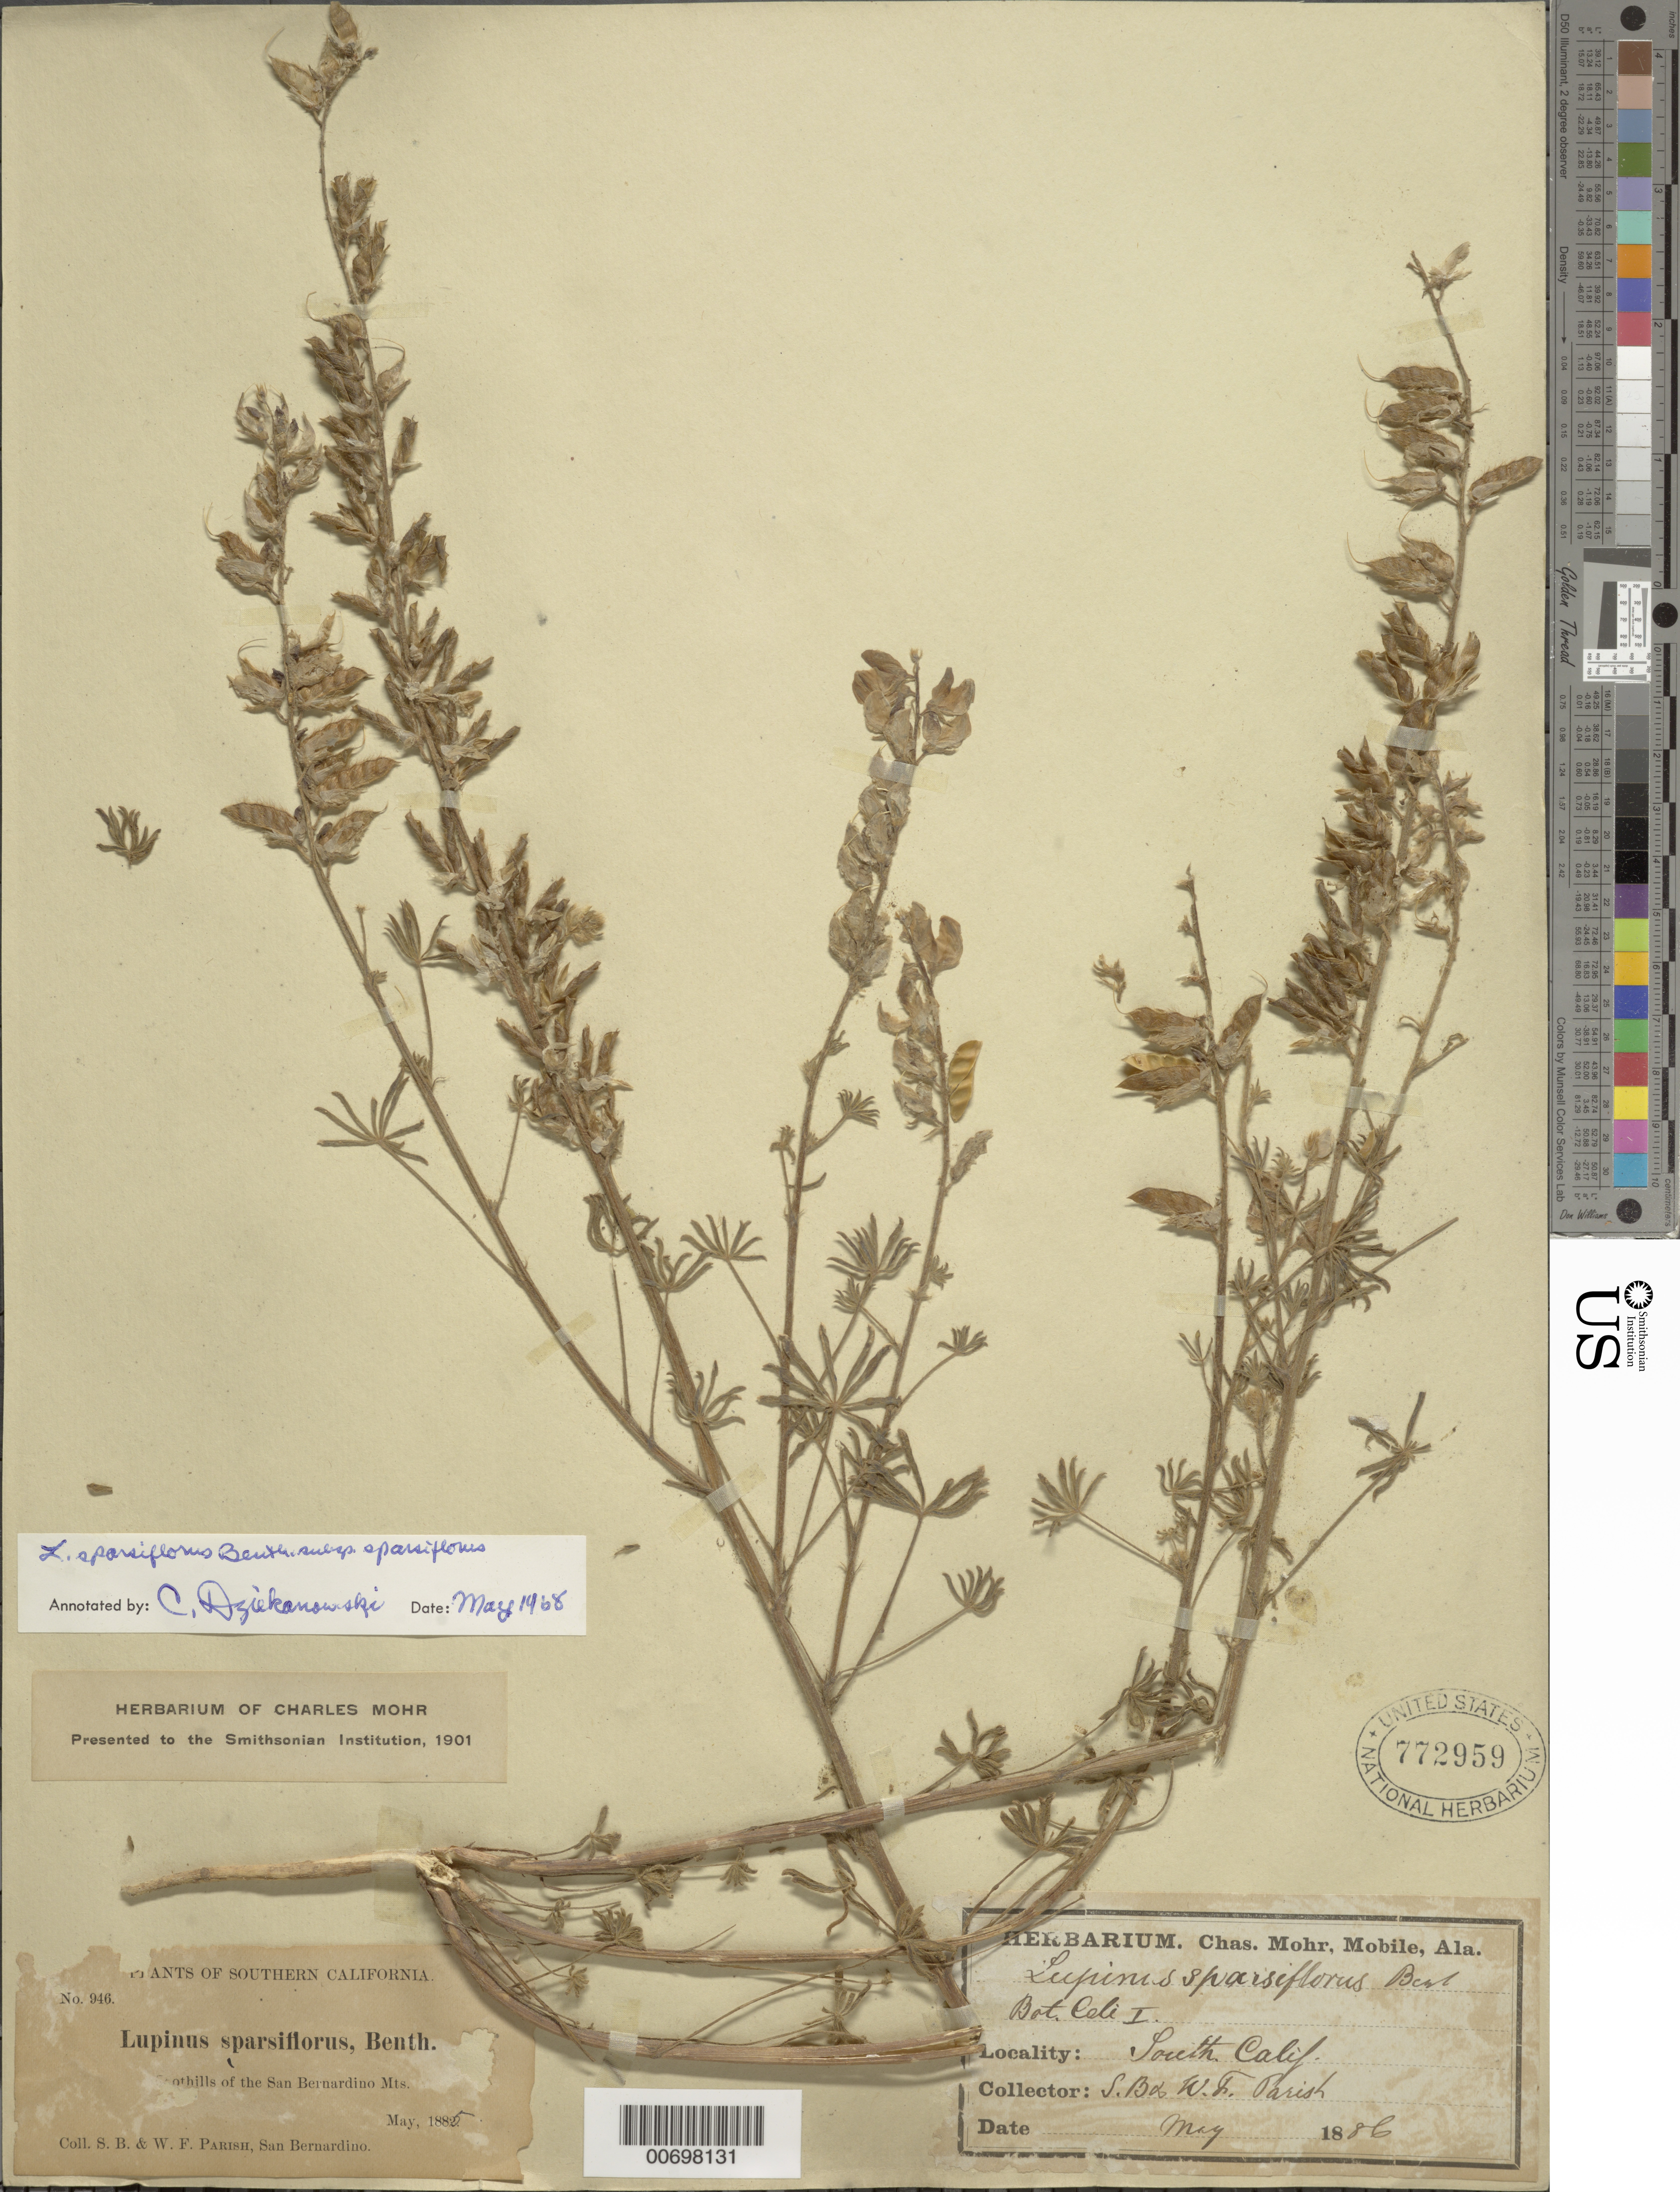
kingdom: Plantae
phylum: Tracheophyta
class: Magnoliopsida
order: Fabales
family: Fabaceae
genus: Lupinus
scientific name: Lupinus sparsiflorus subsp. sparsiflorus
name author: Benth.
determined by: Dziekanowski, C. T.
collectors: S. B. Parish & W. F. Parish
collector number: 946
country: United States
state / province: California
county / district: San Bernardino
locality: Foothills of the San Bernardino Mts.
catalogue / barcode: US 772959